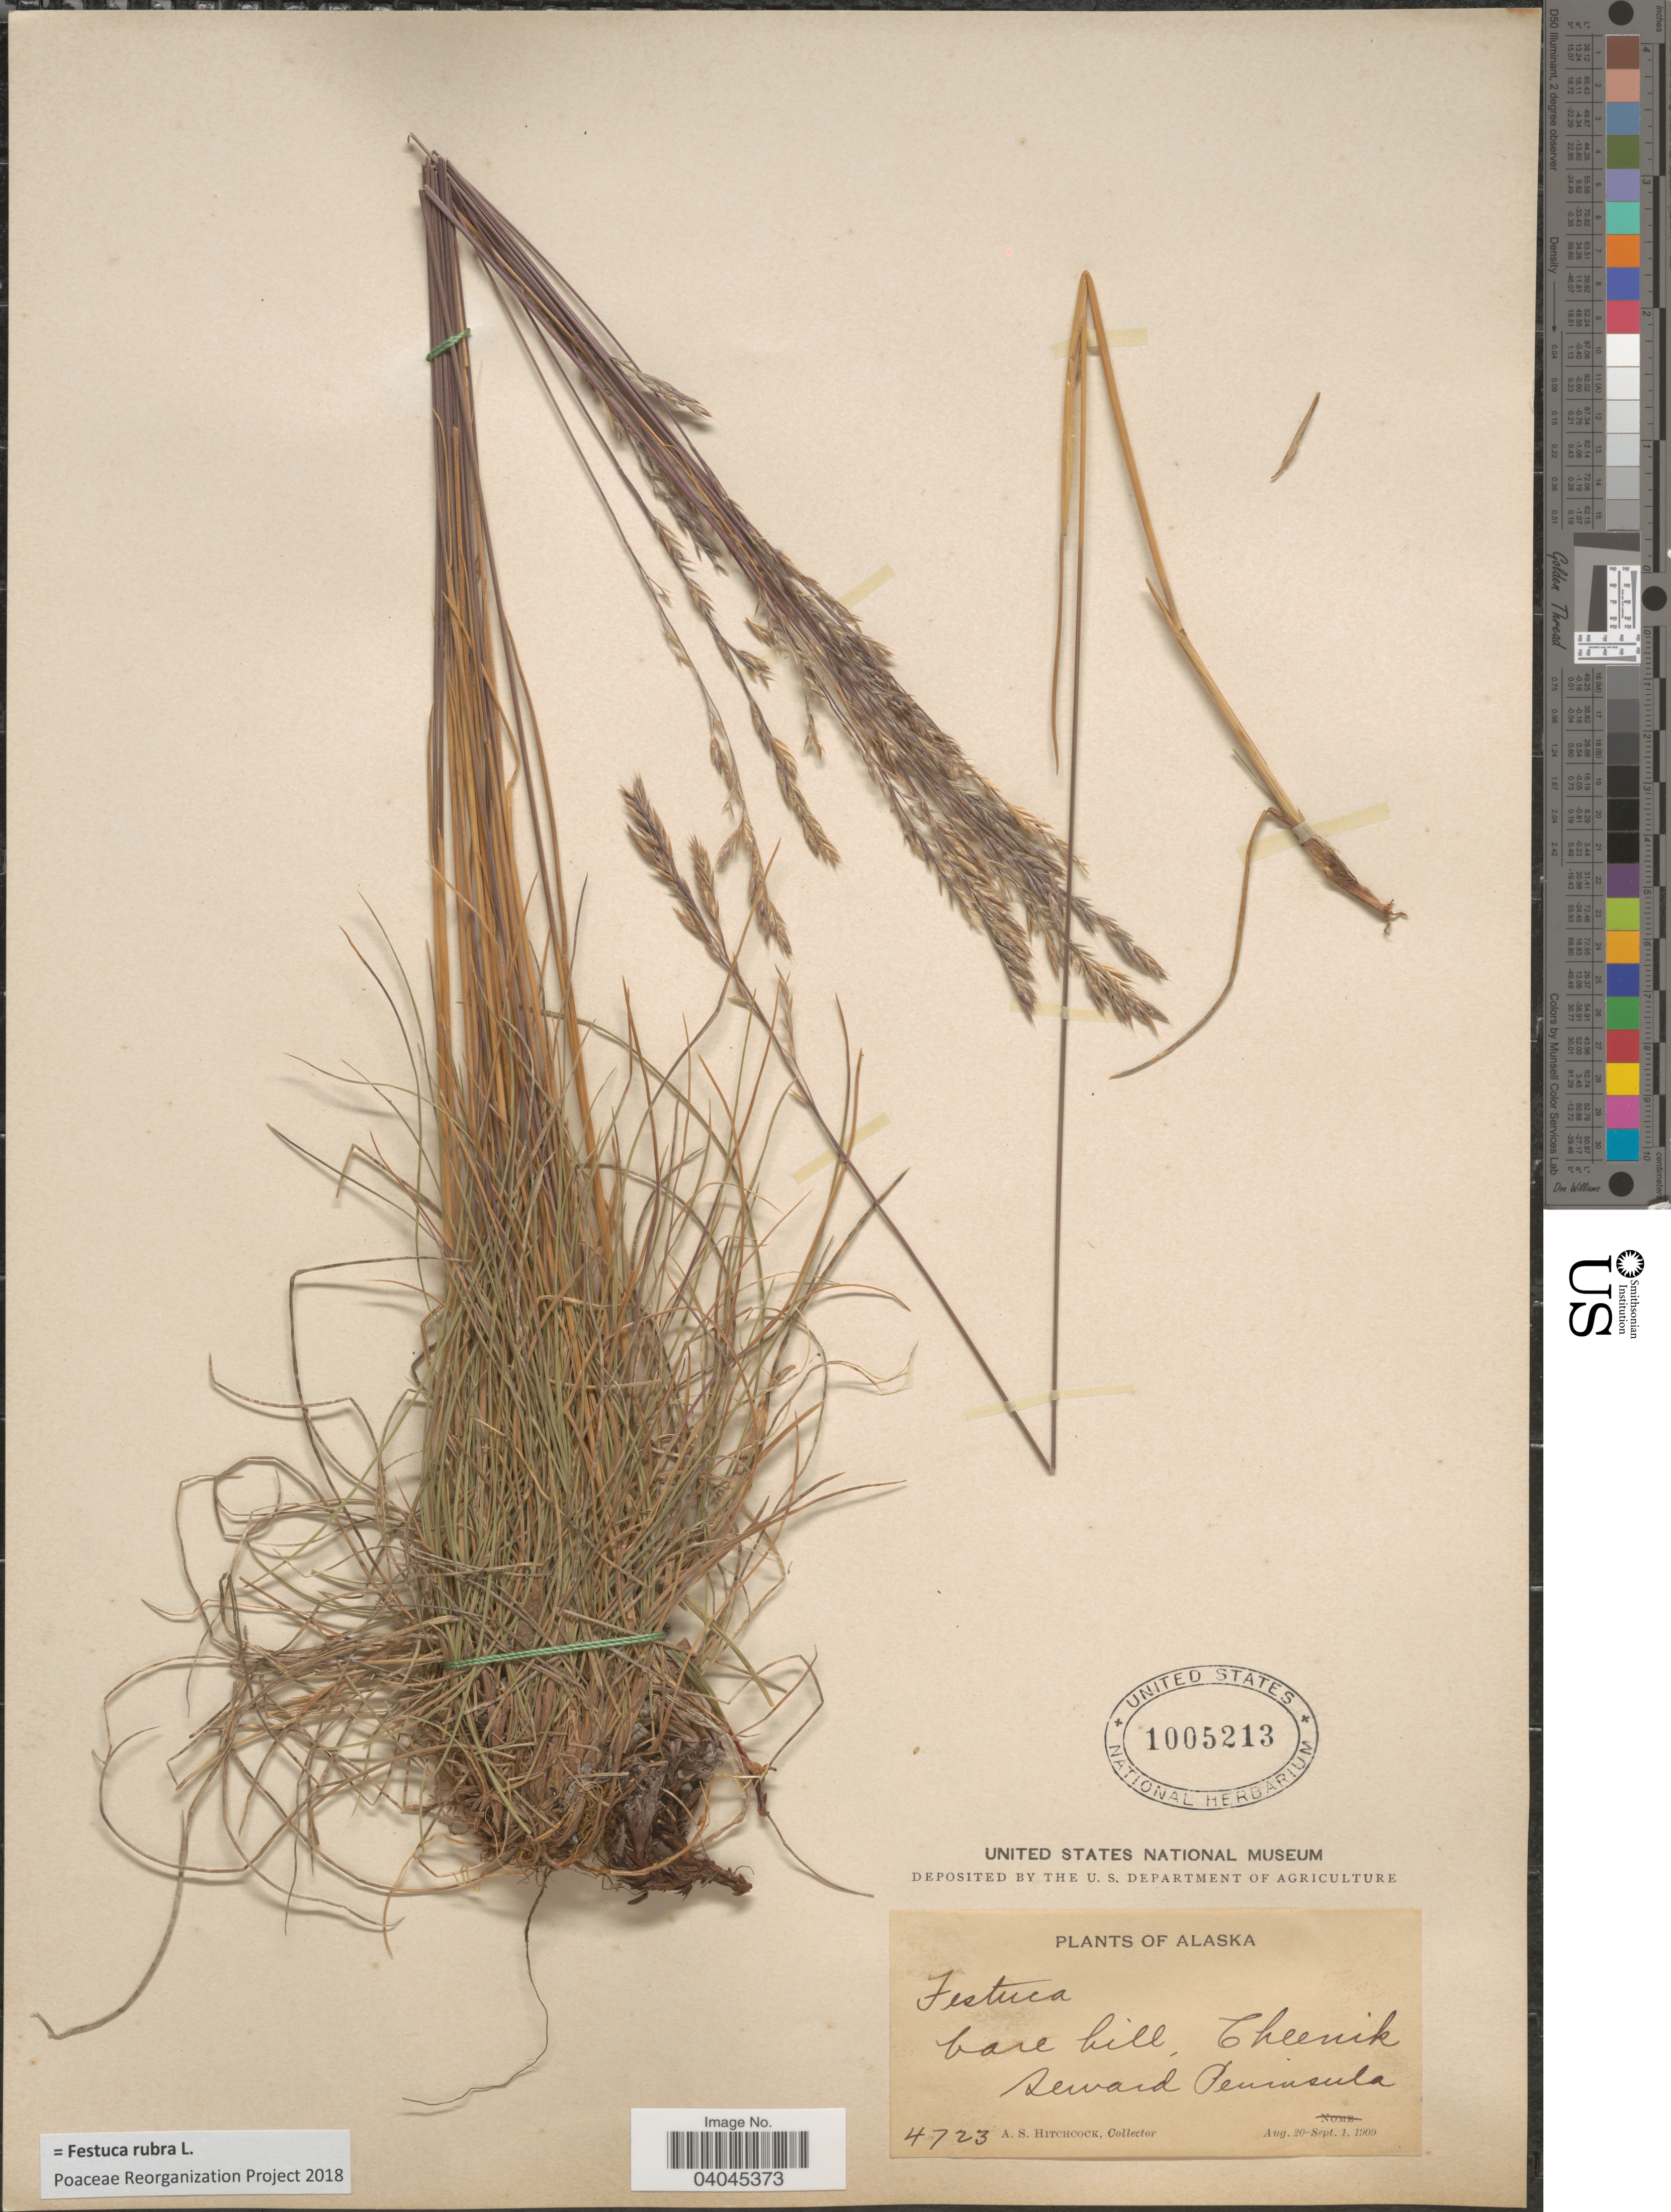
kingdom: Plantae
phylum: Tracheophyta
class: Liliopsida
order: Poales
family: Poaceae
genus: Festuca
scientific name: Festuca rubra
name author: L.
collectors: A. S. Hitchcock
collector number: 4723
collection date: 1909-08-20/1909-09-01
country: United States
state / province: Alaska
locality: Bare hill, Cheenik. Seward Peninsula.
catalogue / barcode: US 1005213